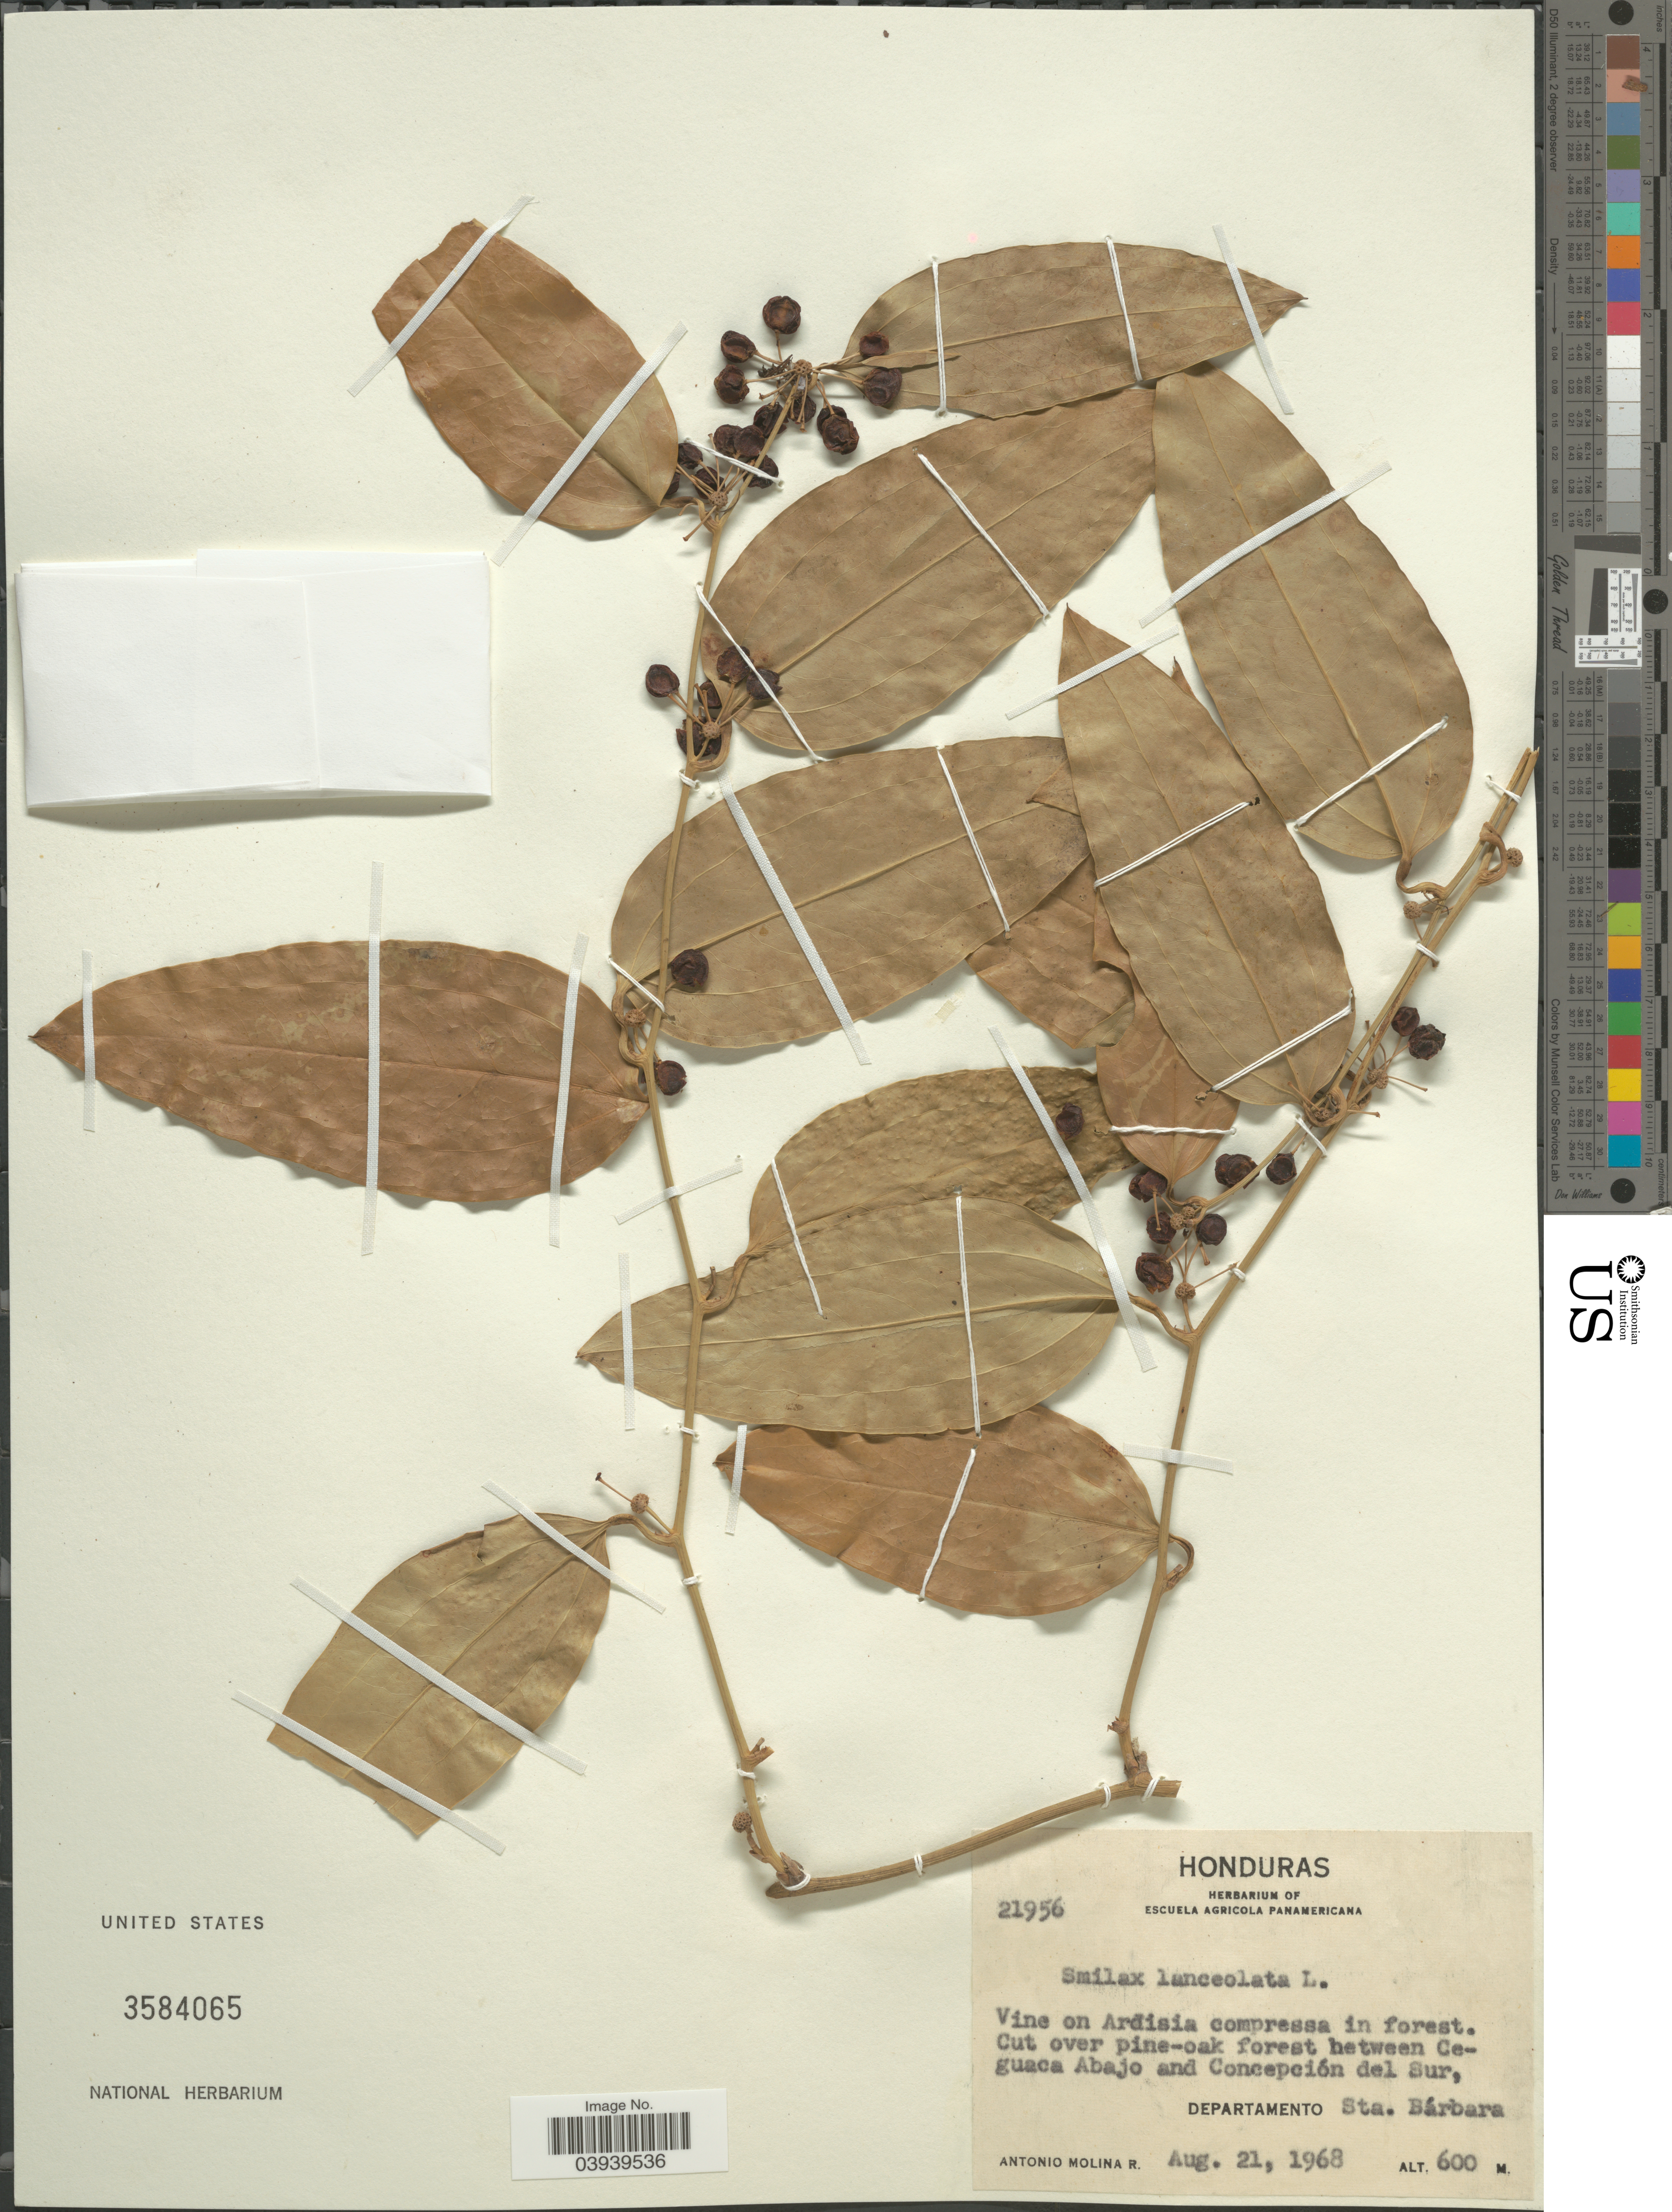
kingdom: Plantae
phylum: Tracheophyta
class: Liliopsida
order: Liliales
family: Smilacaceae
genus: Smilax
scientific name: Smilax lanceolata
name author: L.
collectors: A. Molina R.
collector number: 21956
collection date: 1968-08-21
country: Honduras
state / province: Santa Barbara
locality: Cut over pine-oak forest between Ceguaca Abajo and Concepción del Sur, Departamento Sta. Bárbara.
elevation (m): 600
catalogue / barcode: US 3584065